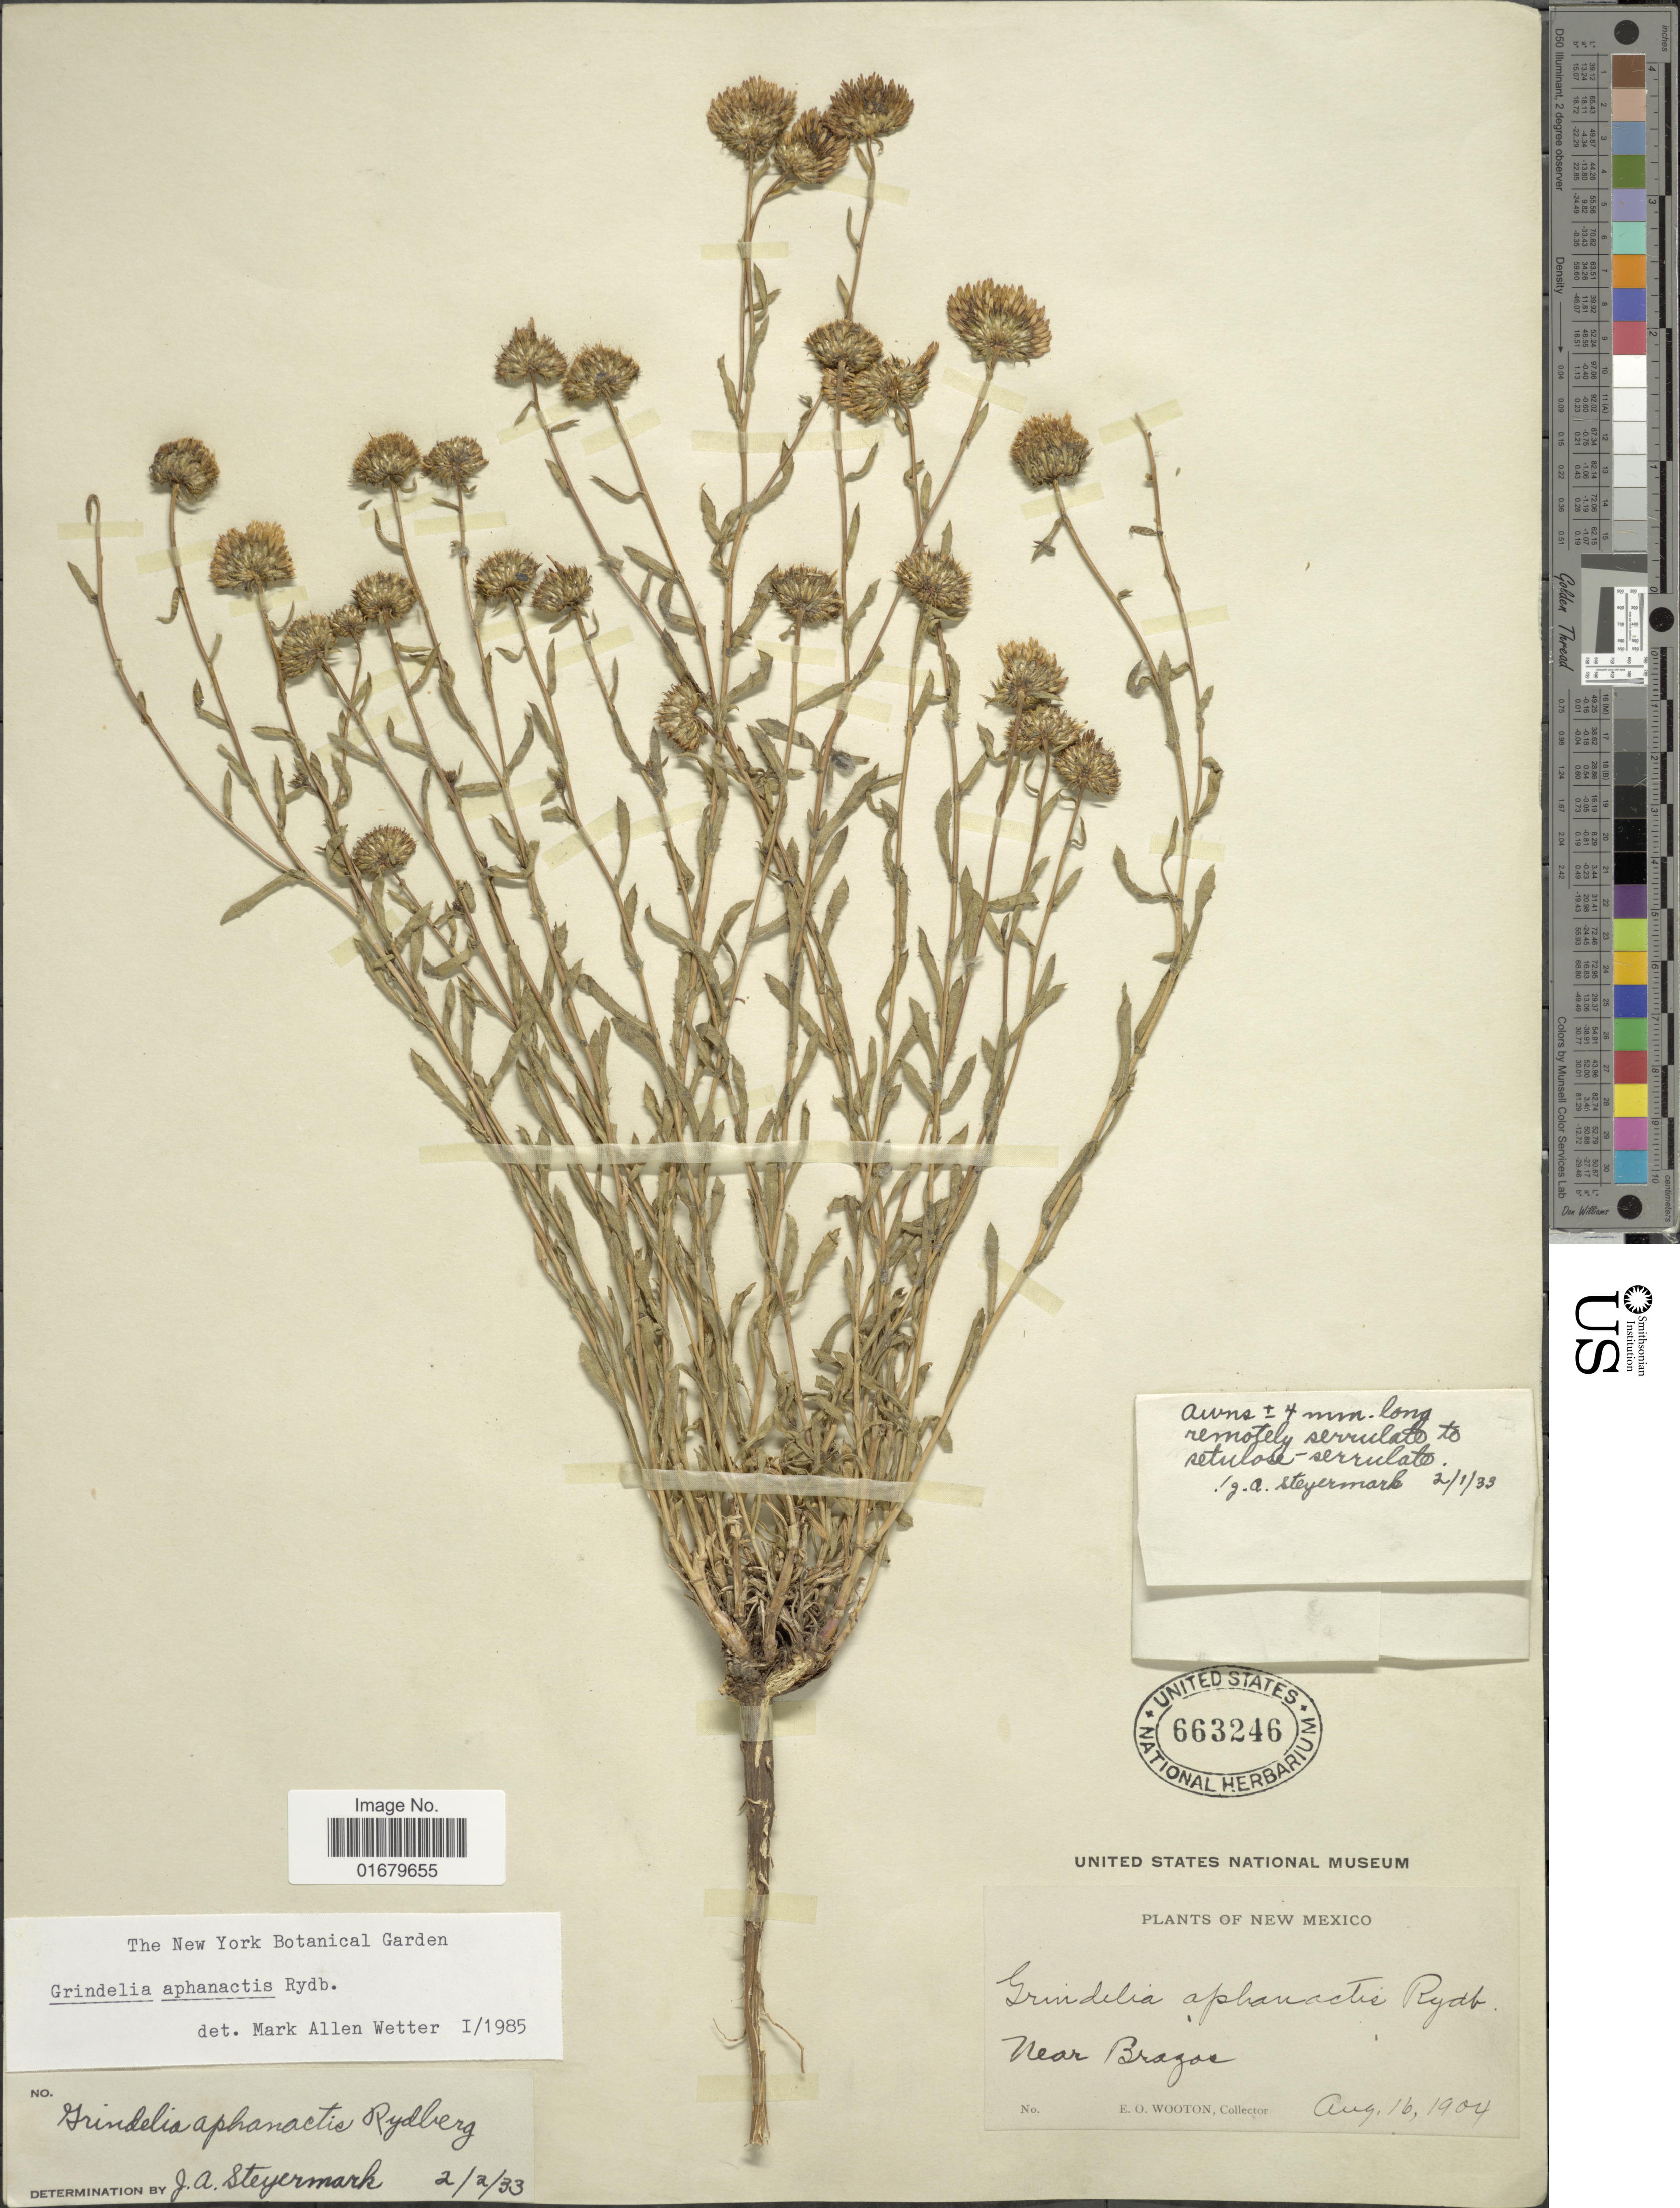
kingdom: Plantae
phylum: Tracheophyta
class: Magnoliopsida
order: Asterales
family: Asteraceae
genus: Grindelia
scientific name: Grindelia aphanactis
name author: Rydb.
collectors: E. O. Wooton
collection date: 1904-08-16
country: United States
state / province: New Mexico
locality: Near Brazos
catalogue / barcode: US 663246